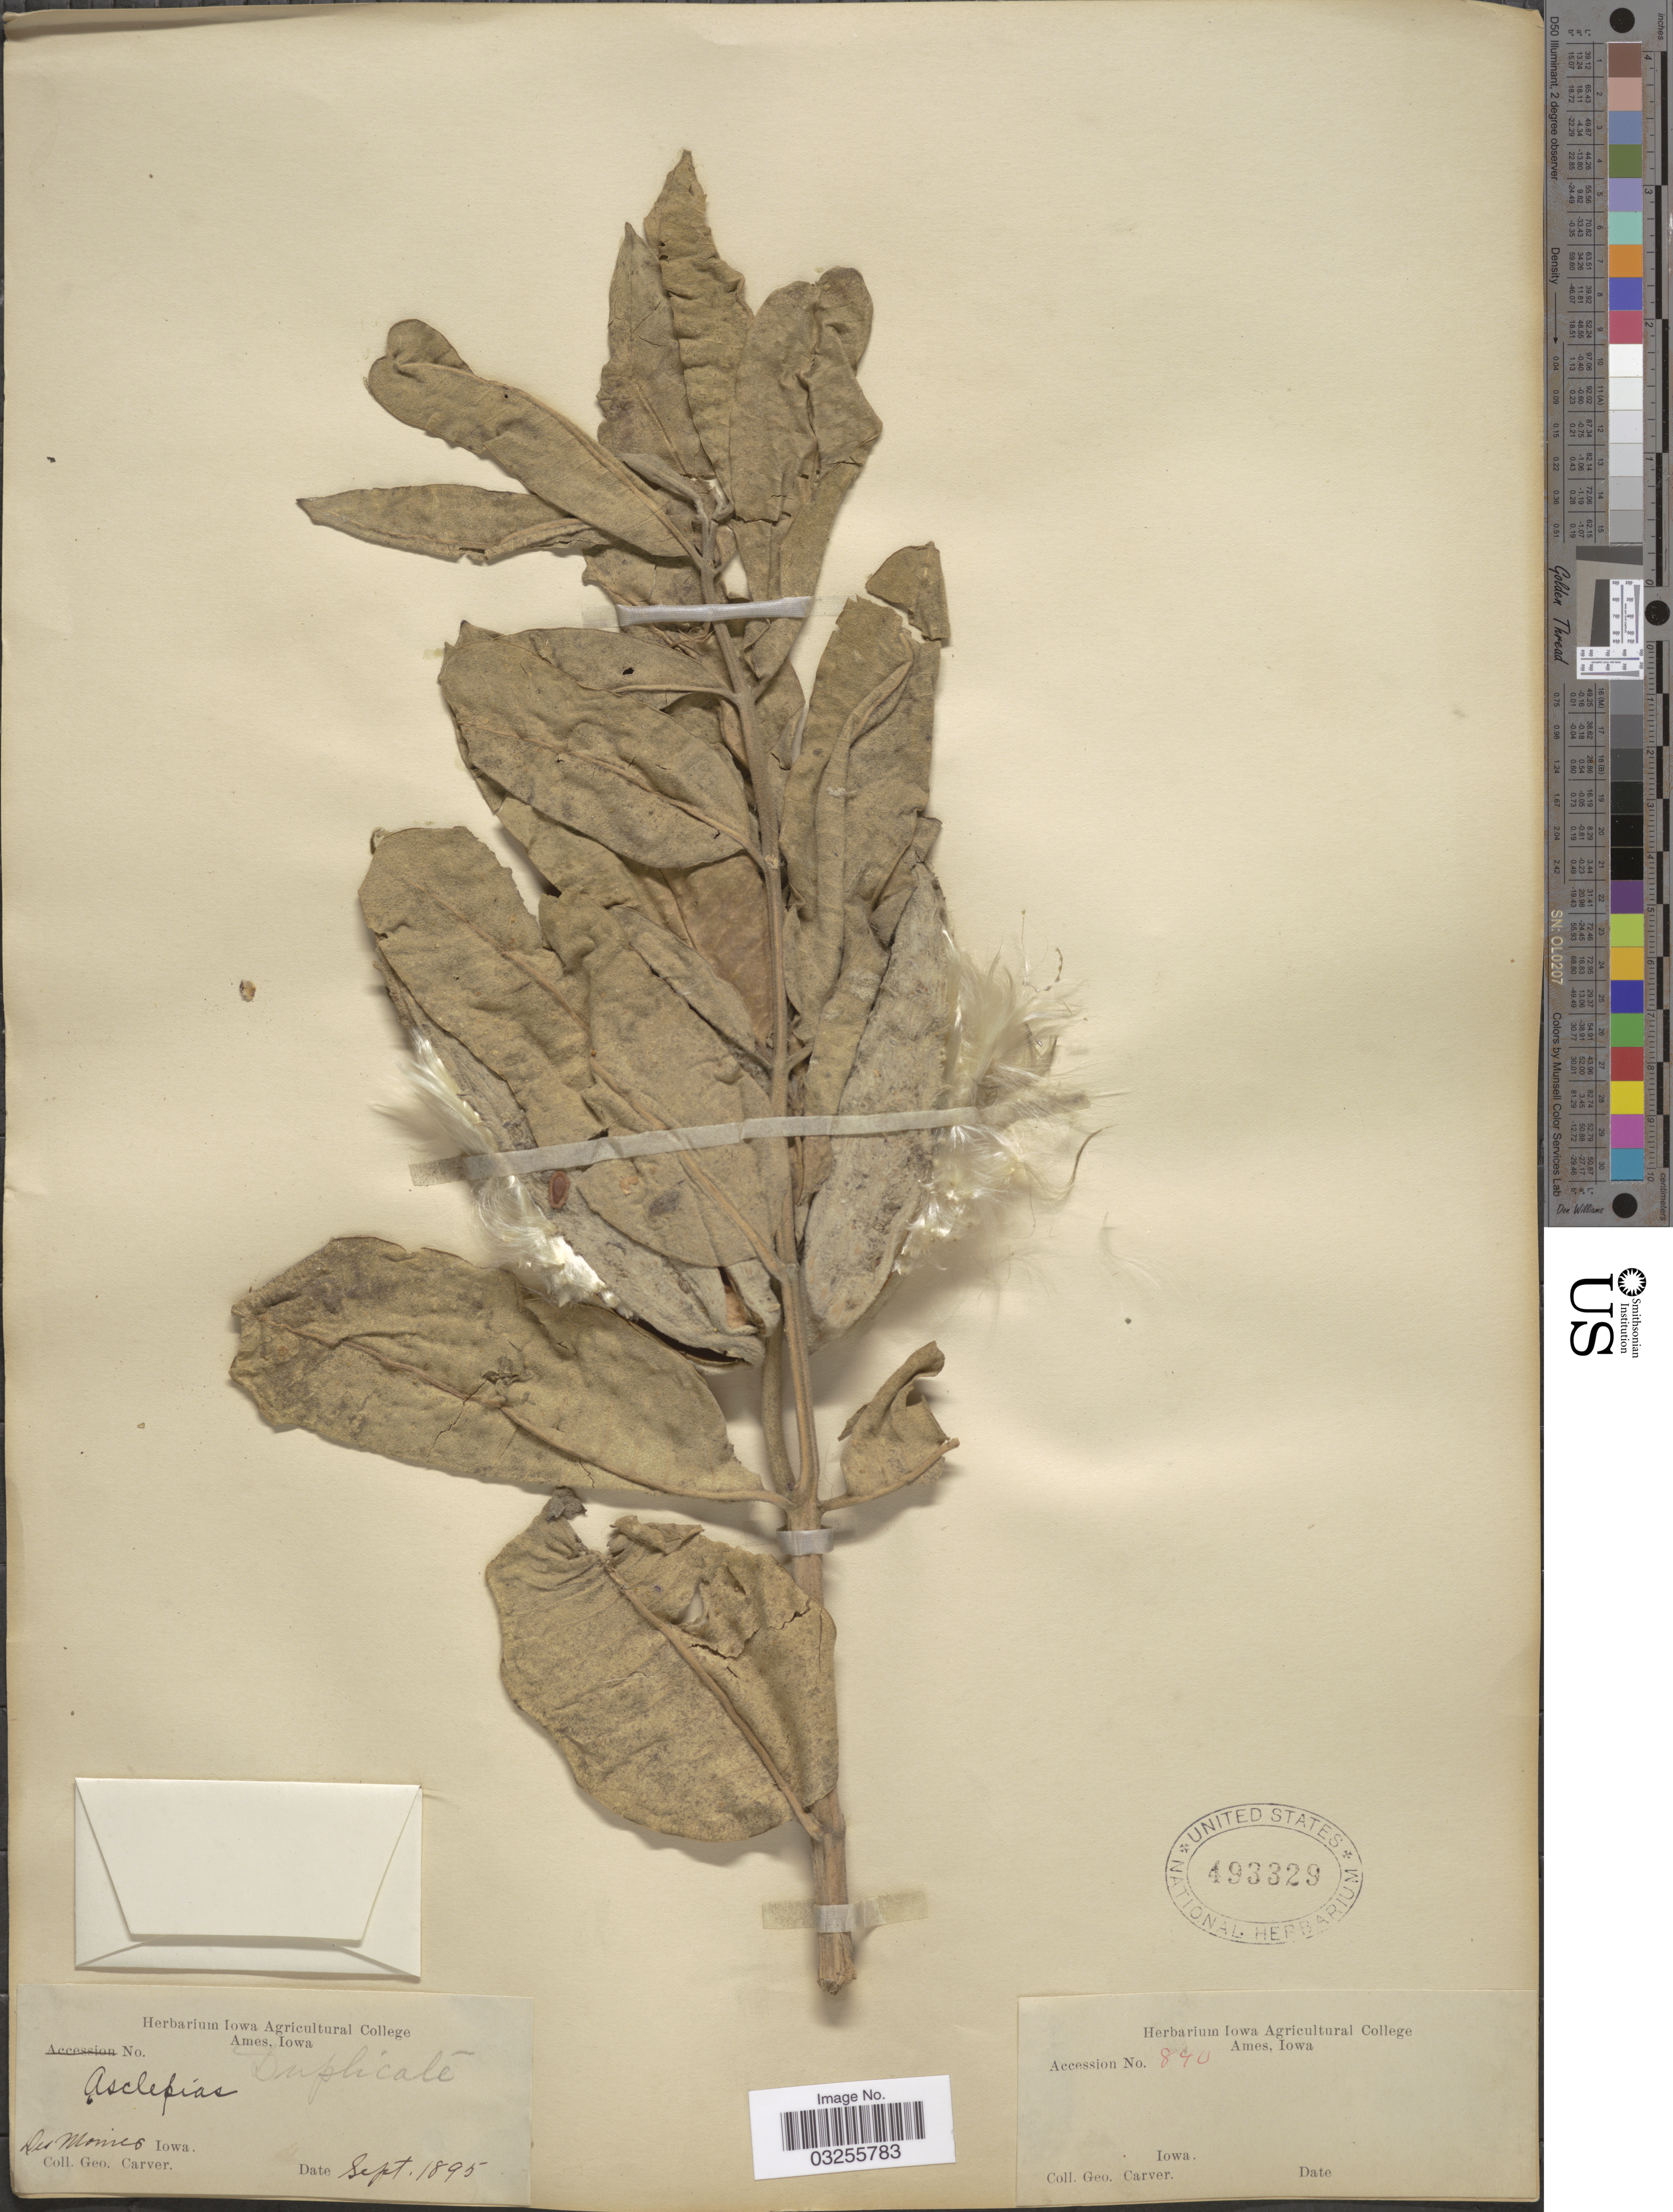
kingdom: Plantae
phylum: Tracheophyta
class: Magnoliopsida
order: Gentianales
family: Apocynaceae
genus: Asclepias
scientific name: Asclepias syriaca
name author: L.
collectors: G. Carver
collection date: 1895-09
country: United States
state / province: Iowa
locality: Des Moines.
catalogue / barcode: US 493329